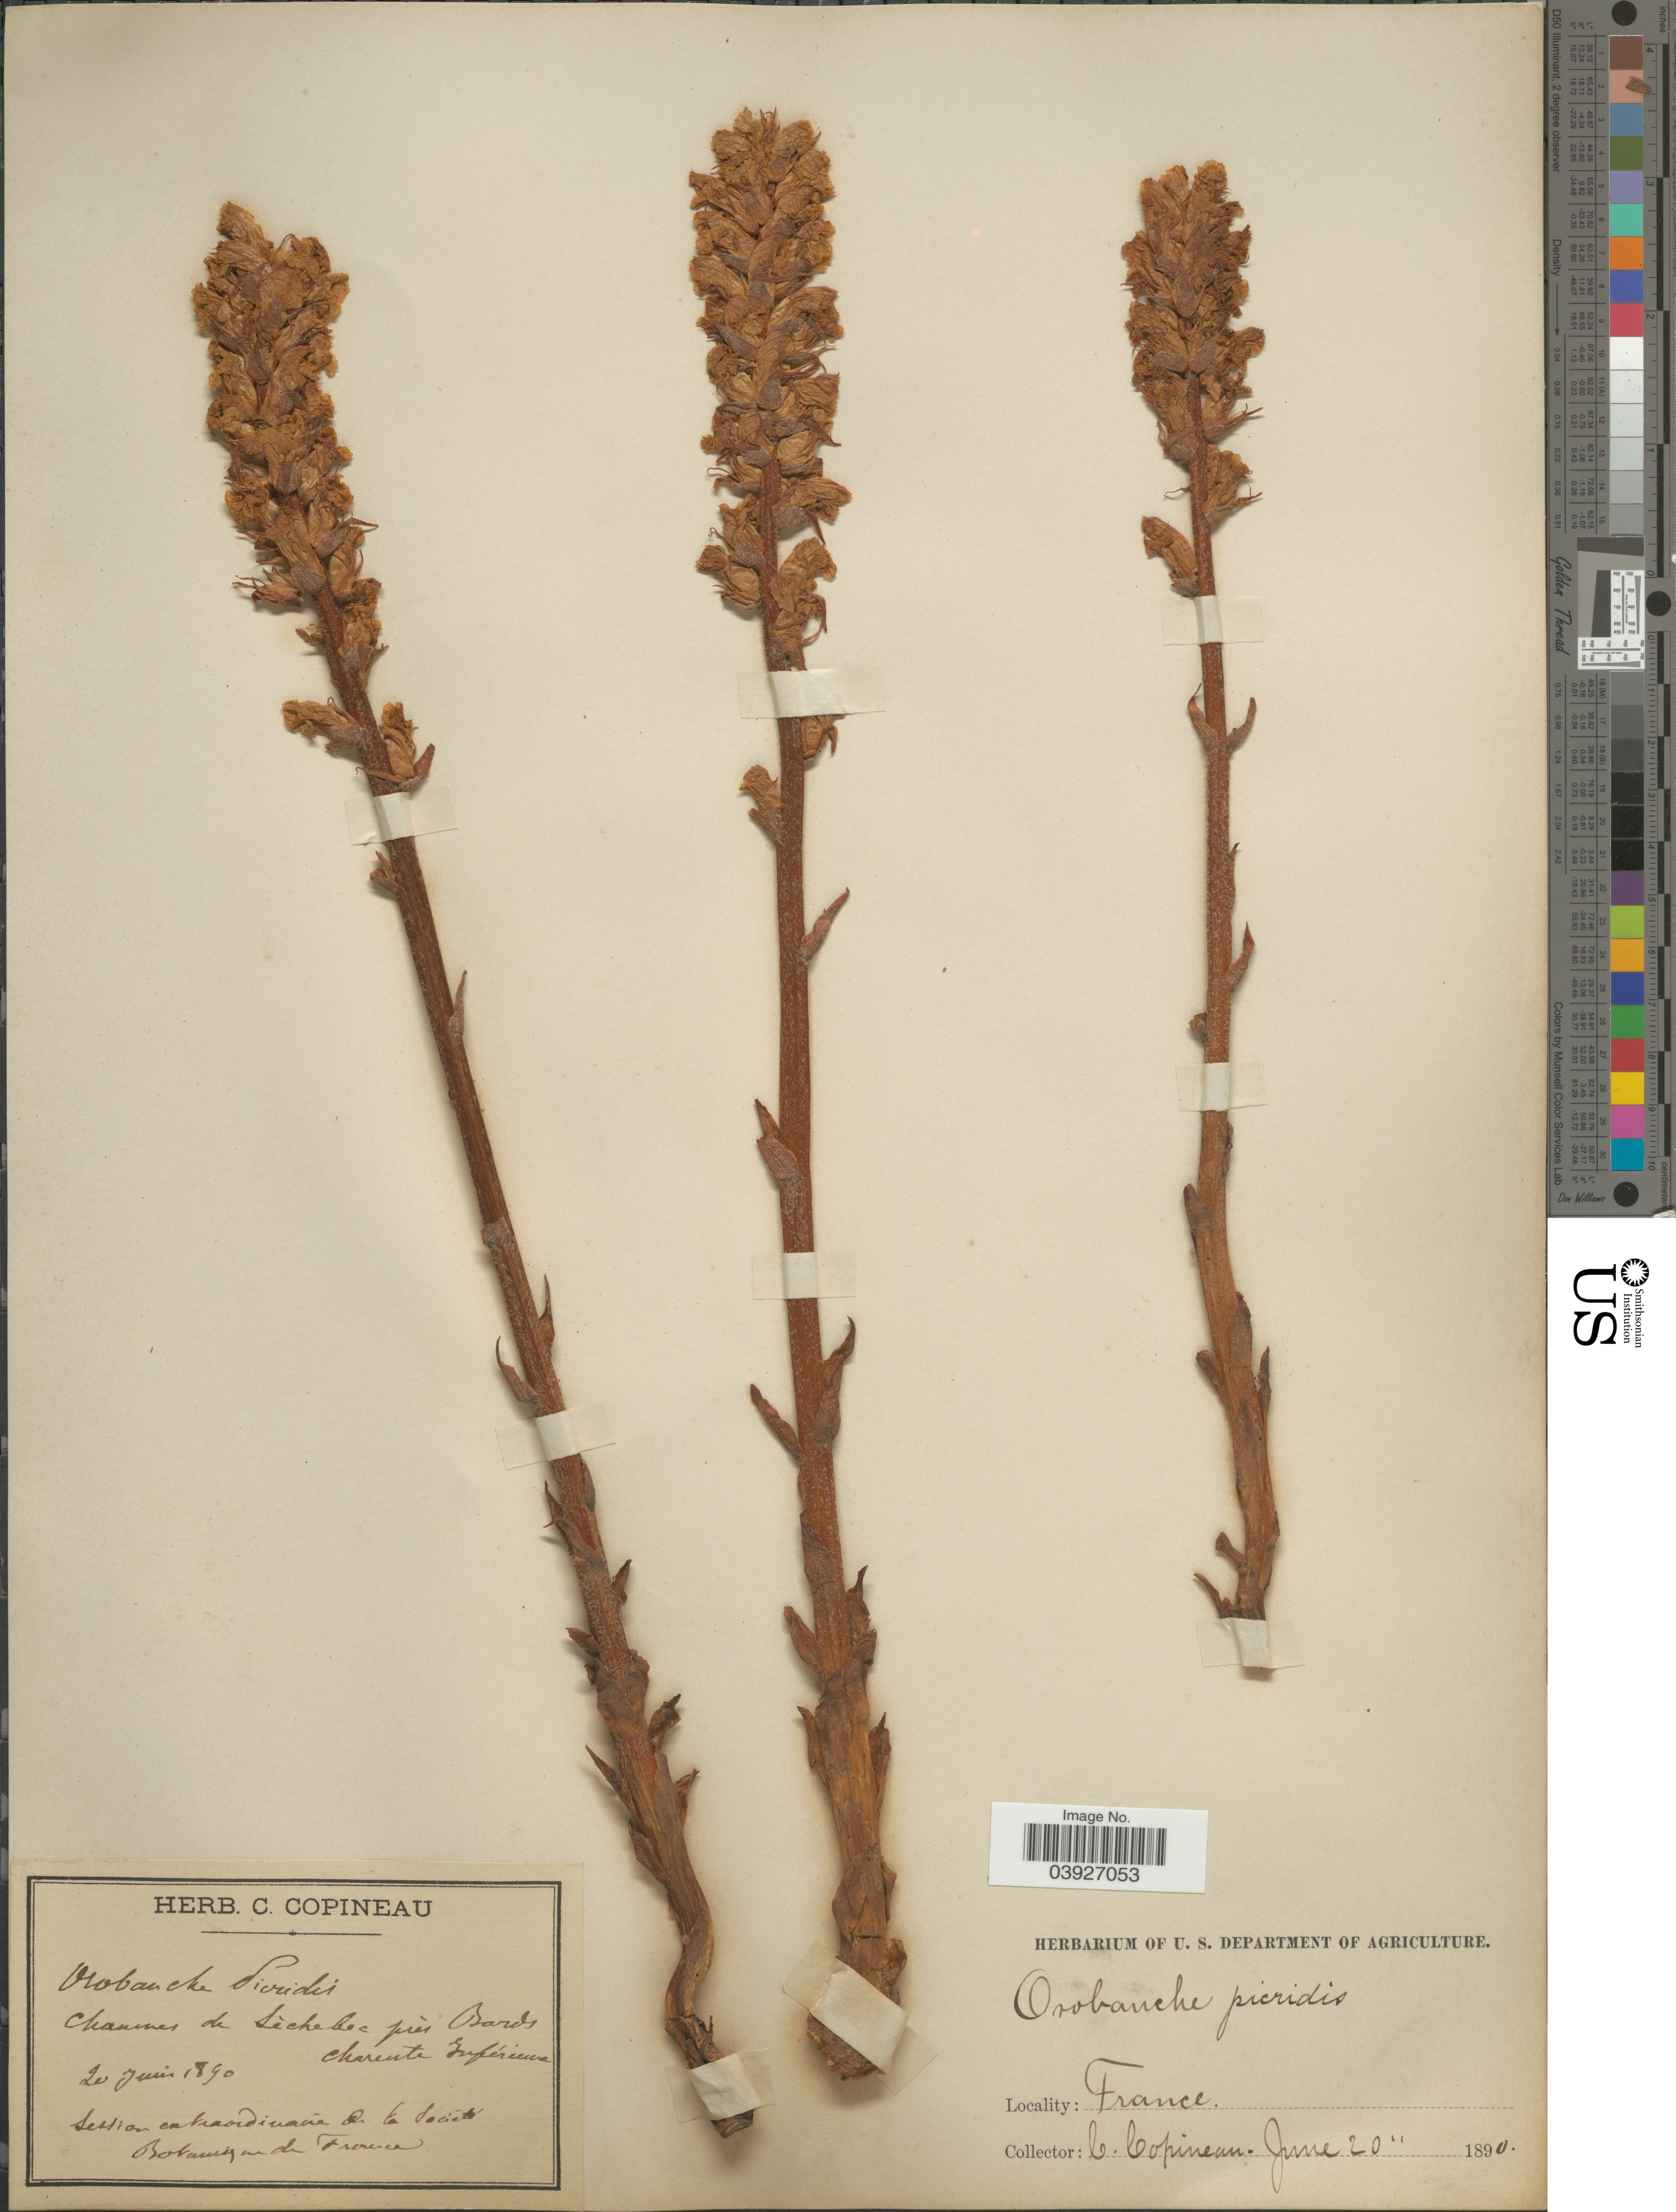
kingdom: Plantae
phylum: Tracheophyta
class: Magnoliopsida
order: Lamiales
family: Orobanchaceae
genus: Orobanche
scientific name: Orobanche picridis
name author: F.W. Schultz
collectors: C. Copineau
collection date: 1890-06-20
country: France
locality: Channes de Seche bec prés Bords charente Inférieure.